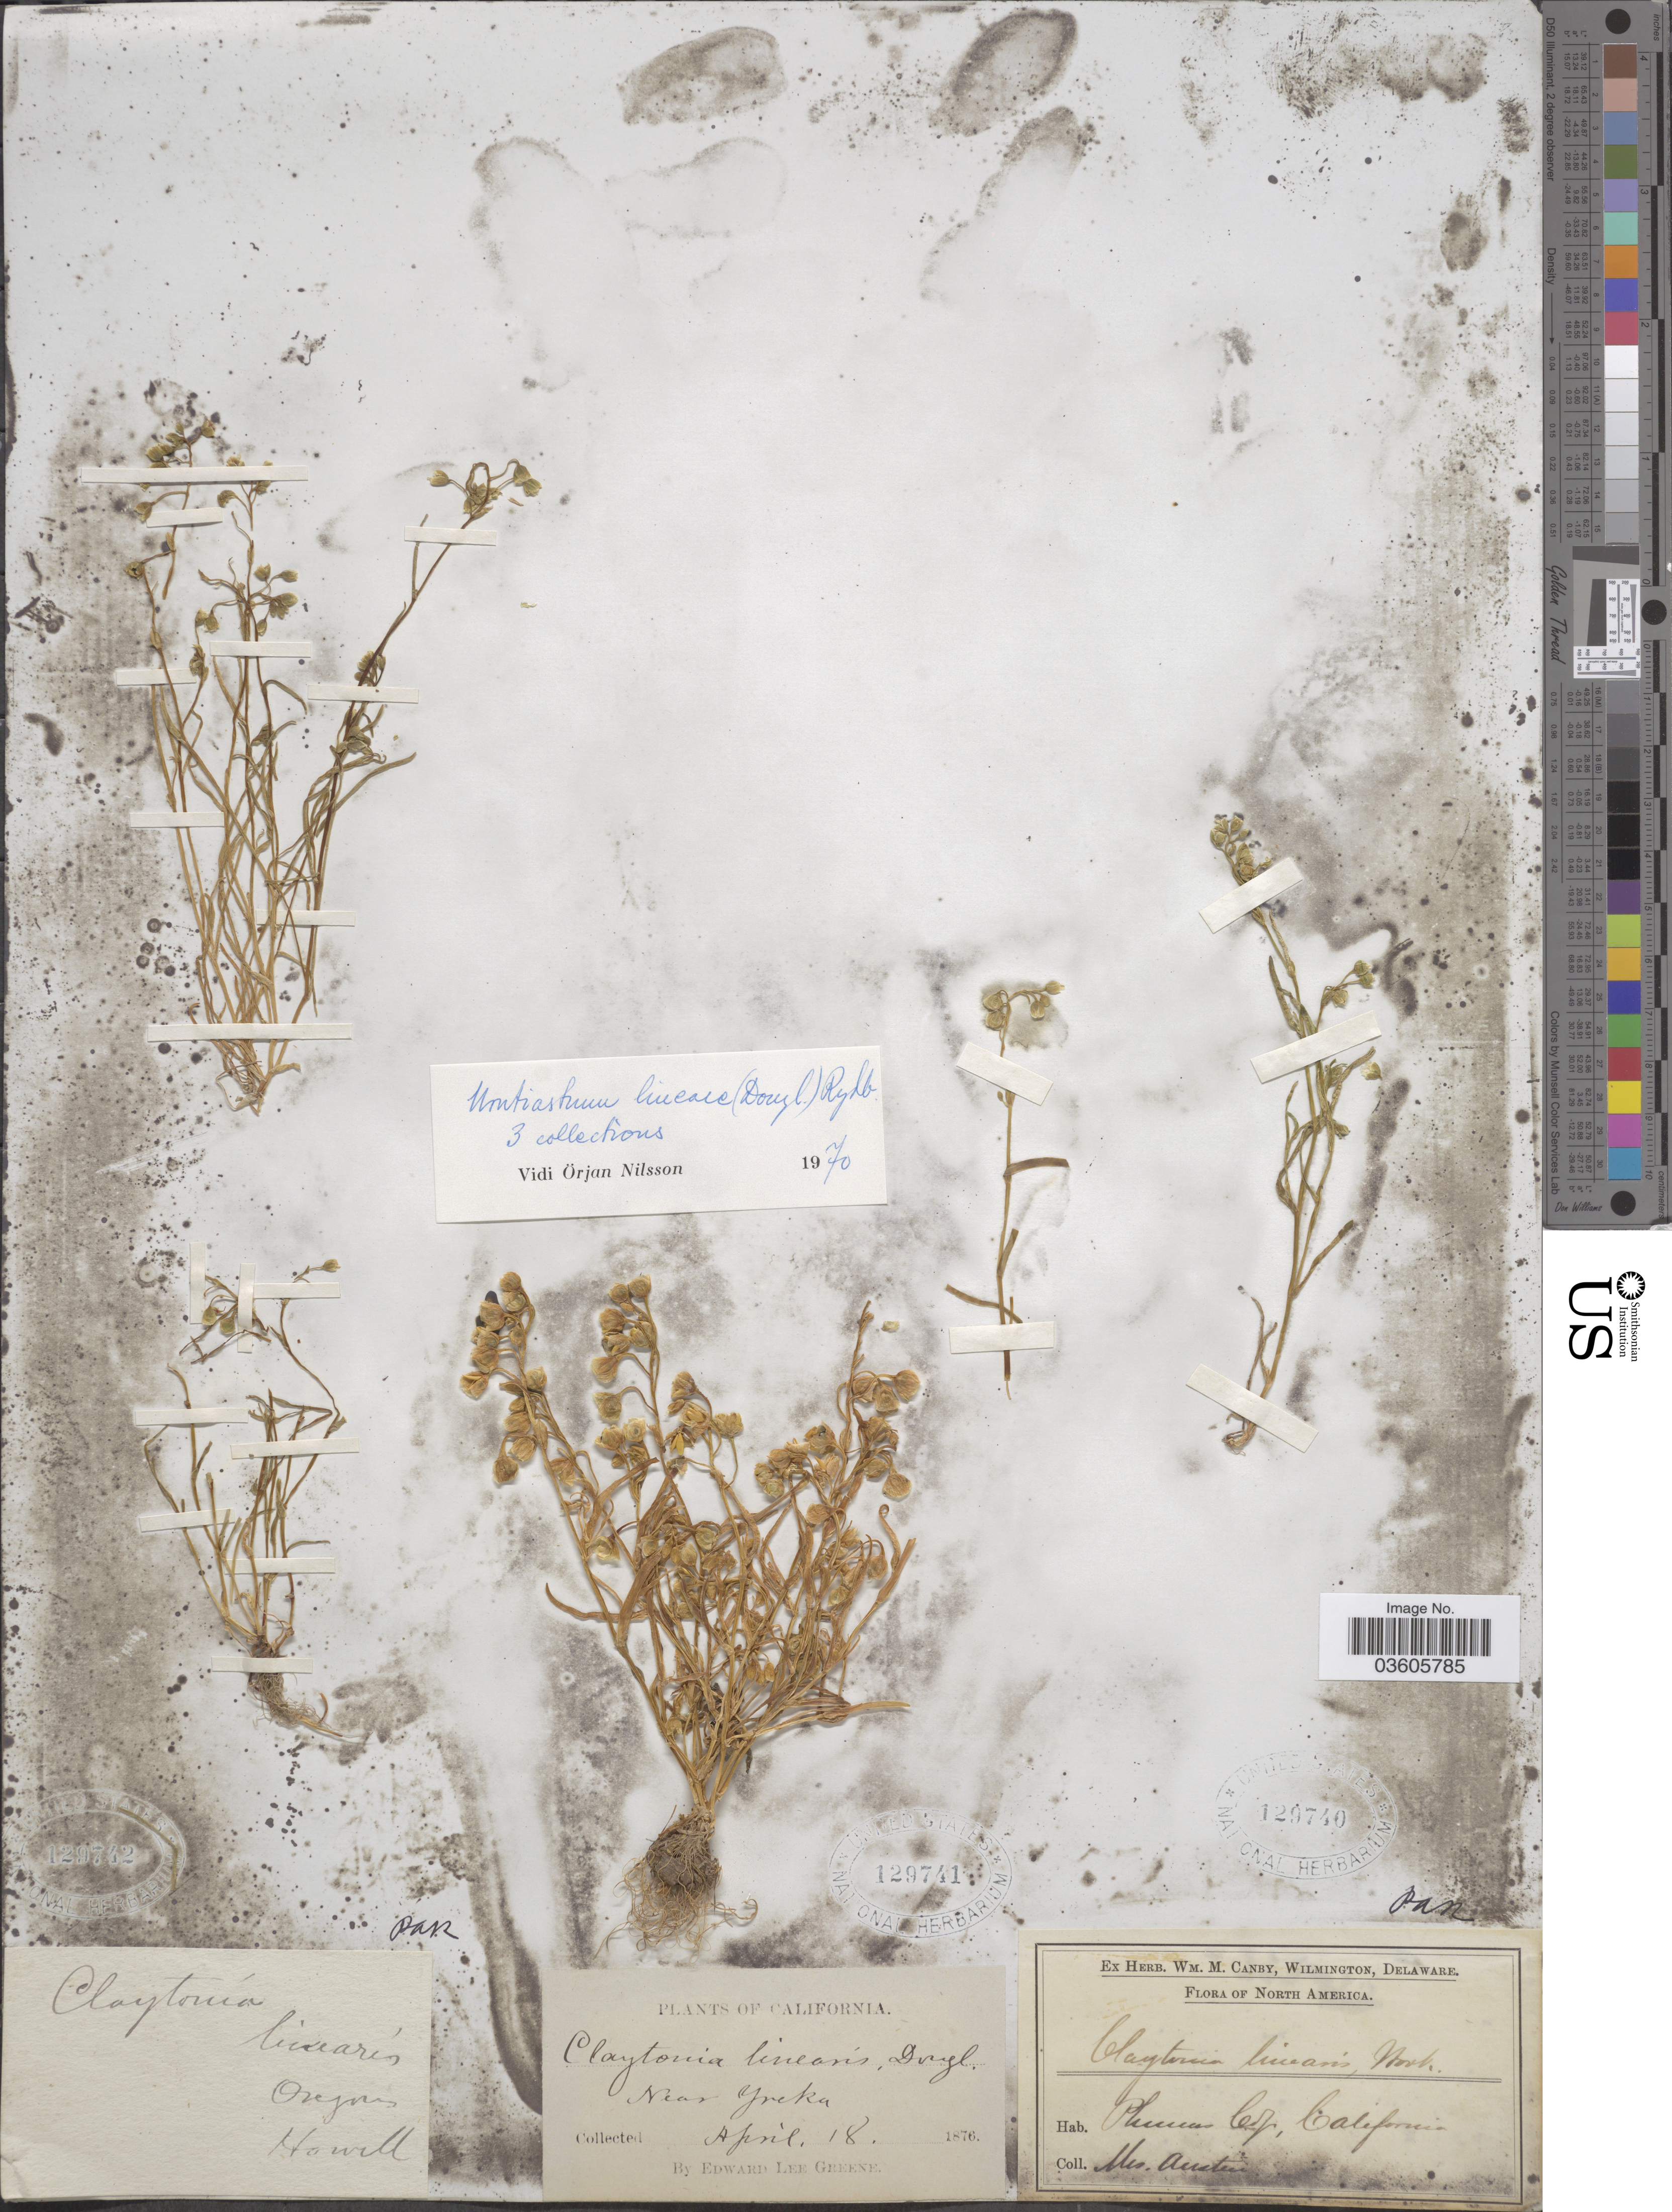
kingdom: Plantae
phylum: Tracheophyta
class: Magnoliopsida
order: Caryophyllales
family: Montiaceae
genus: Montia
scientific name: Montia linearis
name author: (Douglas) Greene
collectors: E. L. Greene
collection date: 1876-04-18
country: United States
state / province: California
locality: Near Yreka.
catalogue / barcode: US 129741-2